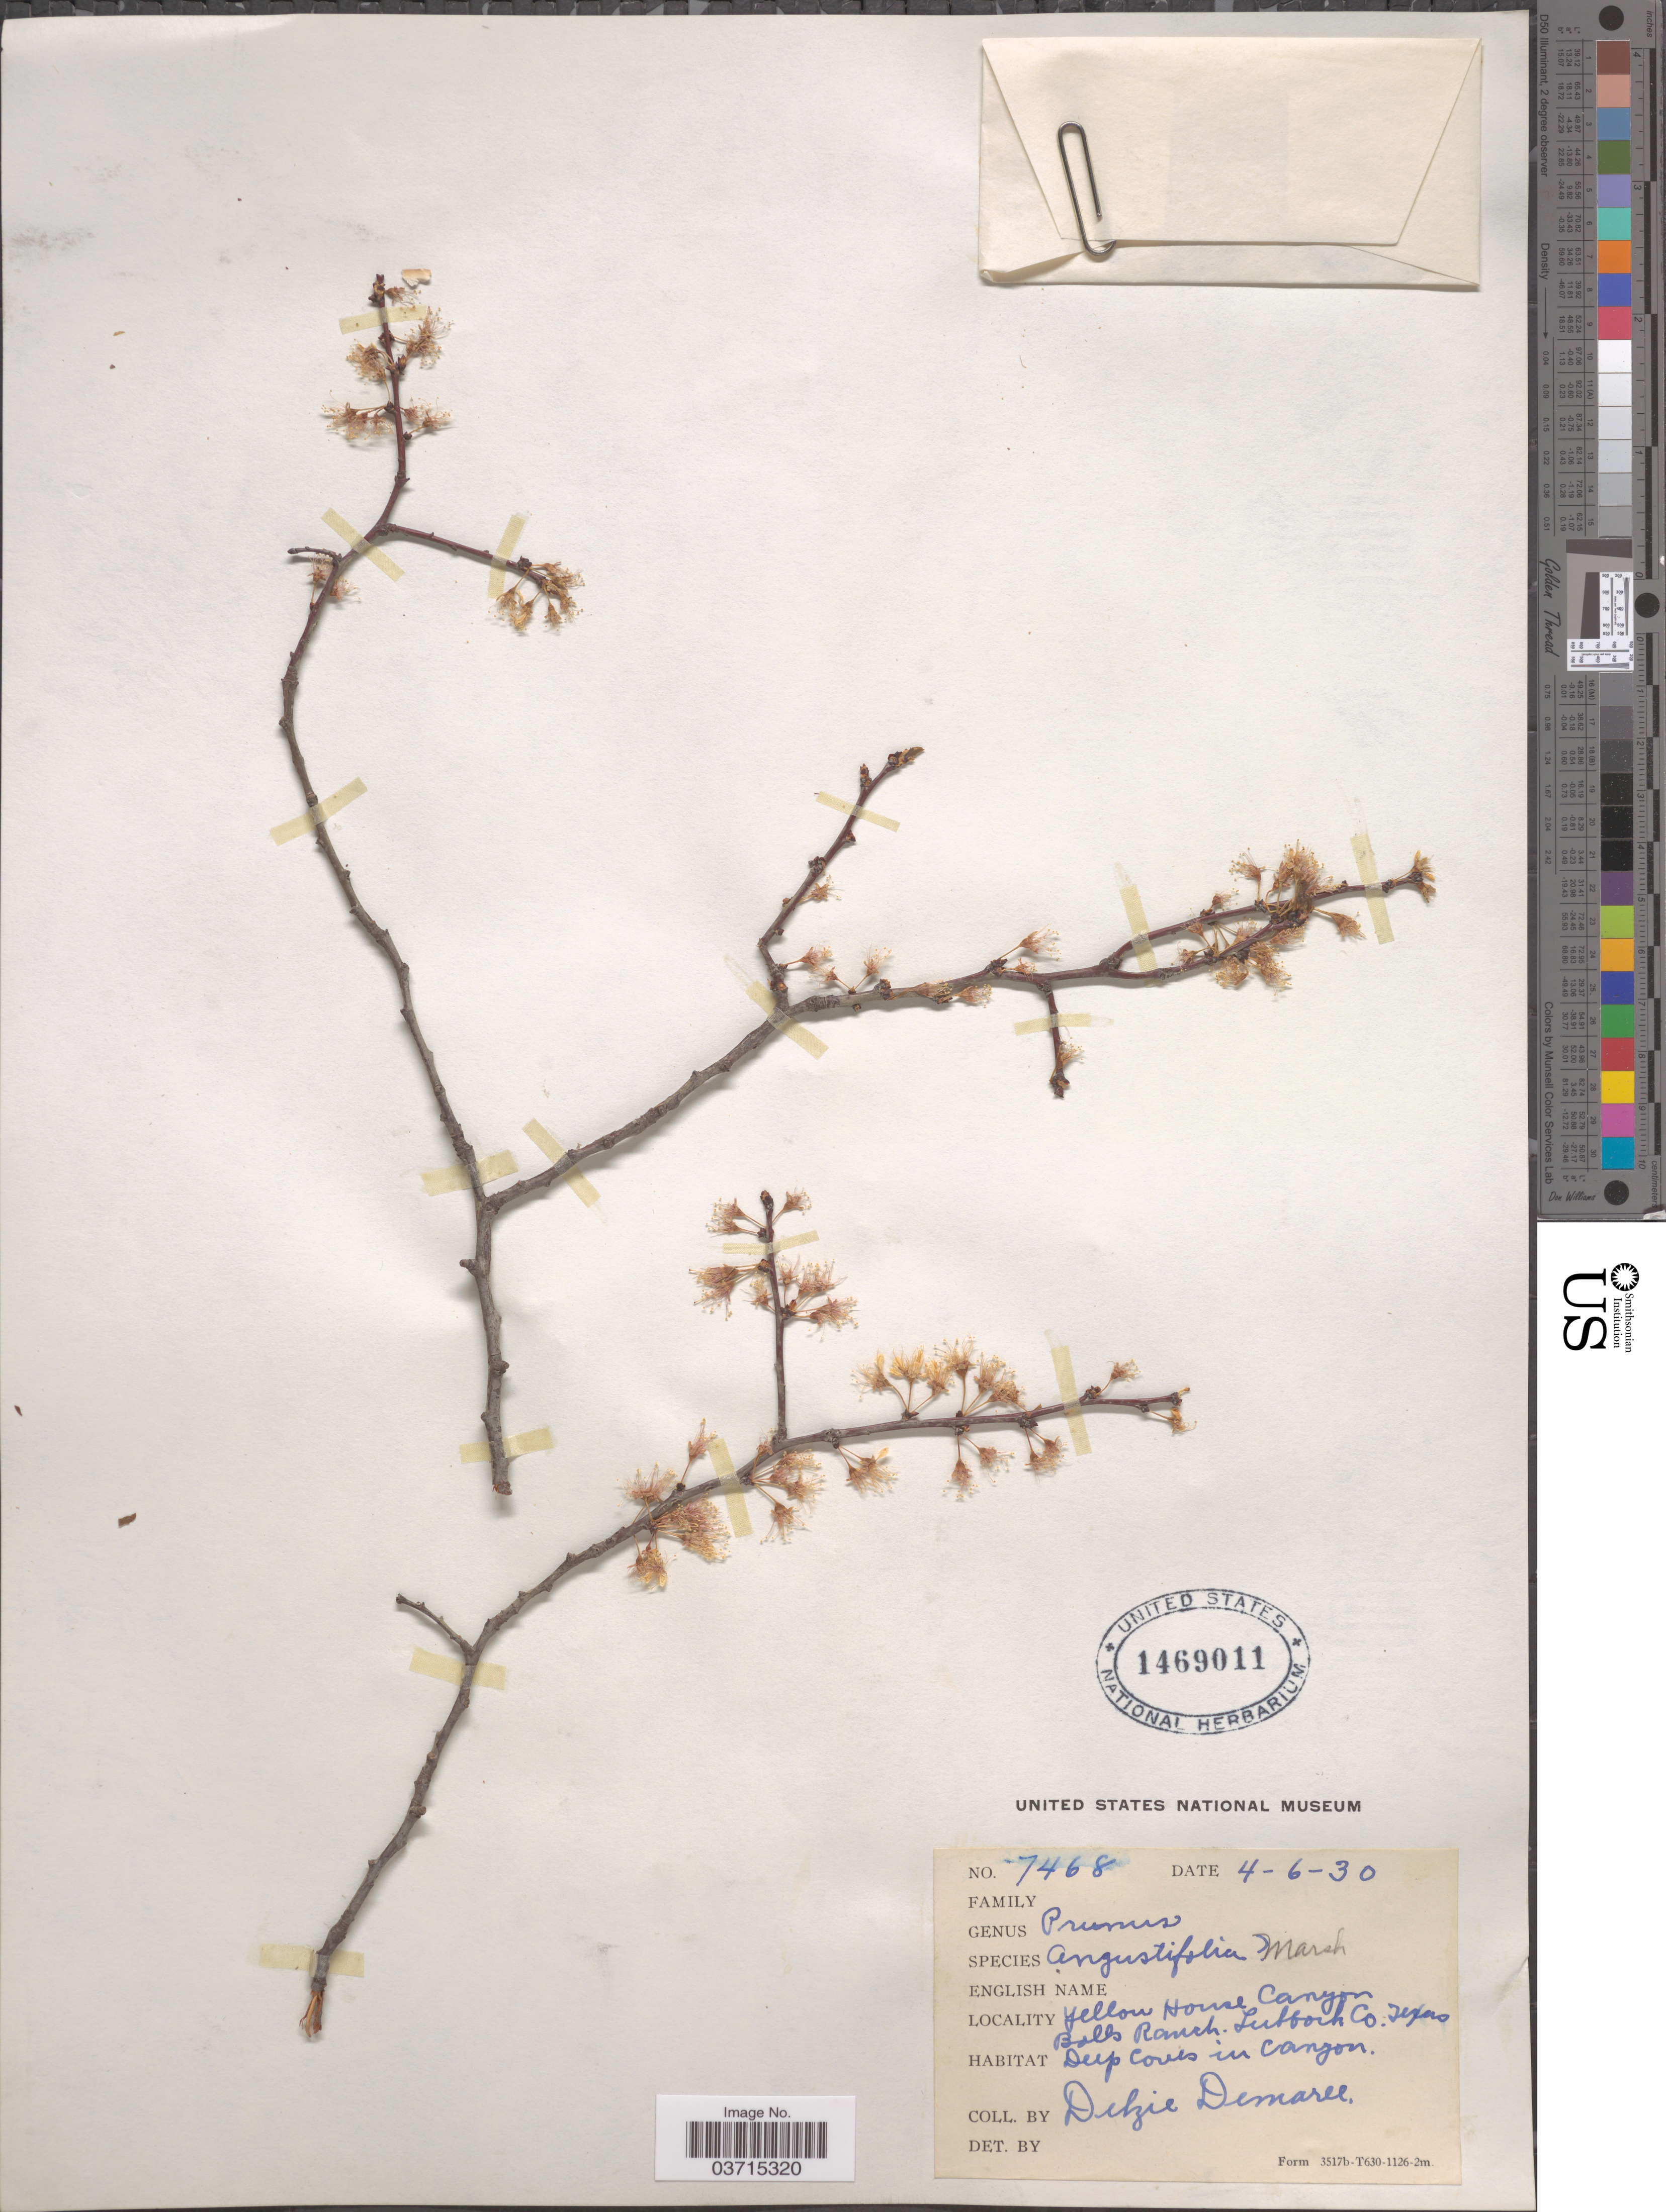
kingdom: Plantae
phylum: Tracheophyta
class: Magnoliopsida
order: Rosales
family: Rosaceae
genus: Prunus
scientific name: Prunus angustifolia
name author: Marshall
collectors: D. Demaree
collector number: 7468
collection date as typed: Transcribed d/m/y: 6/4/30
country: United States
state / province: Texas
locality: Yellow House Canyon, Balls Ranch. Lubbock Co. Deep Coves in Canyon.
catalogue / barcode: US 1469011